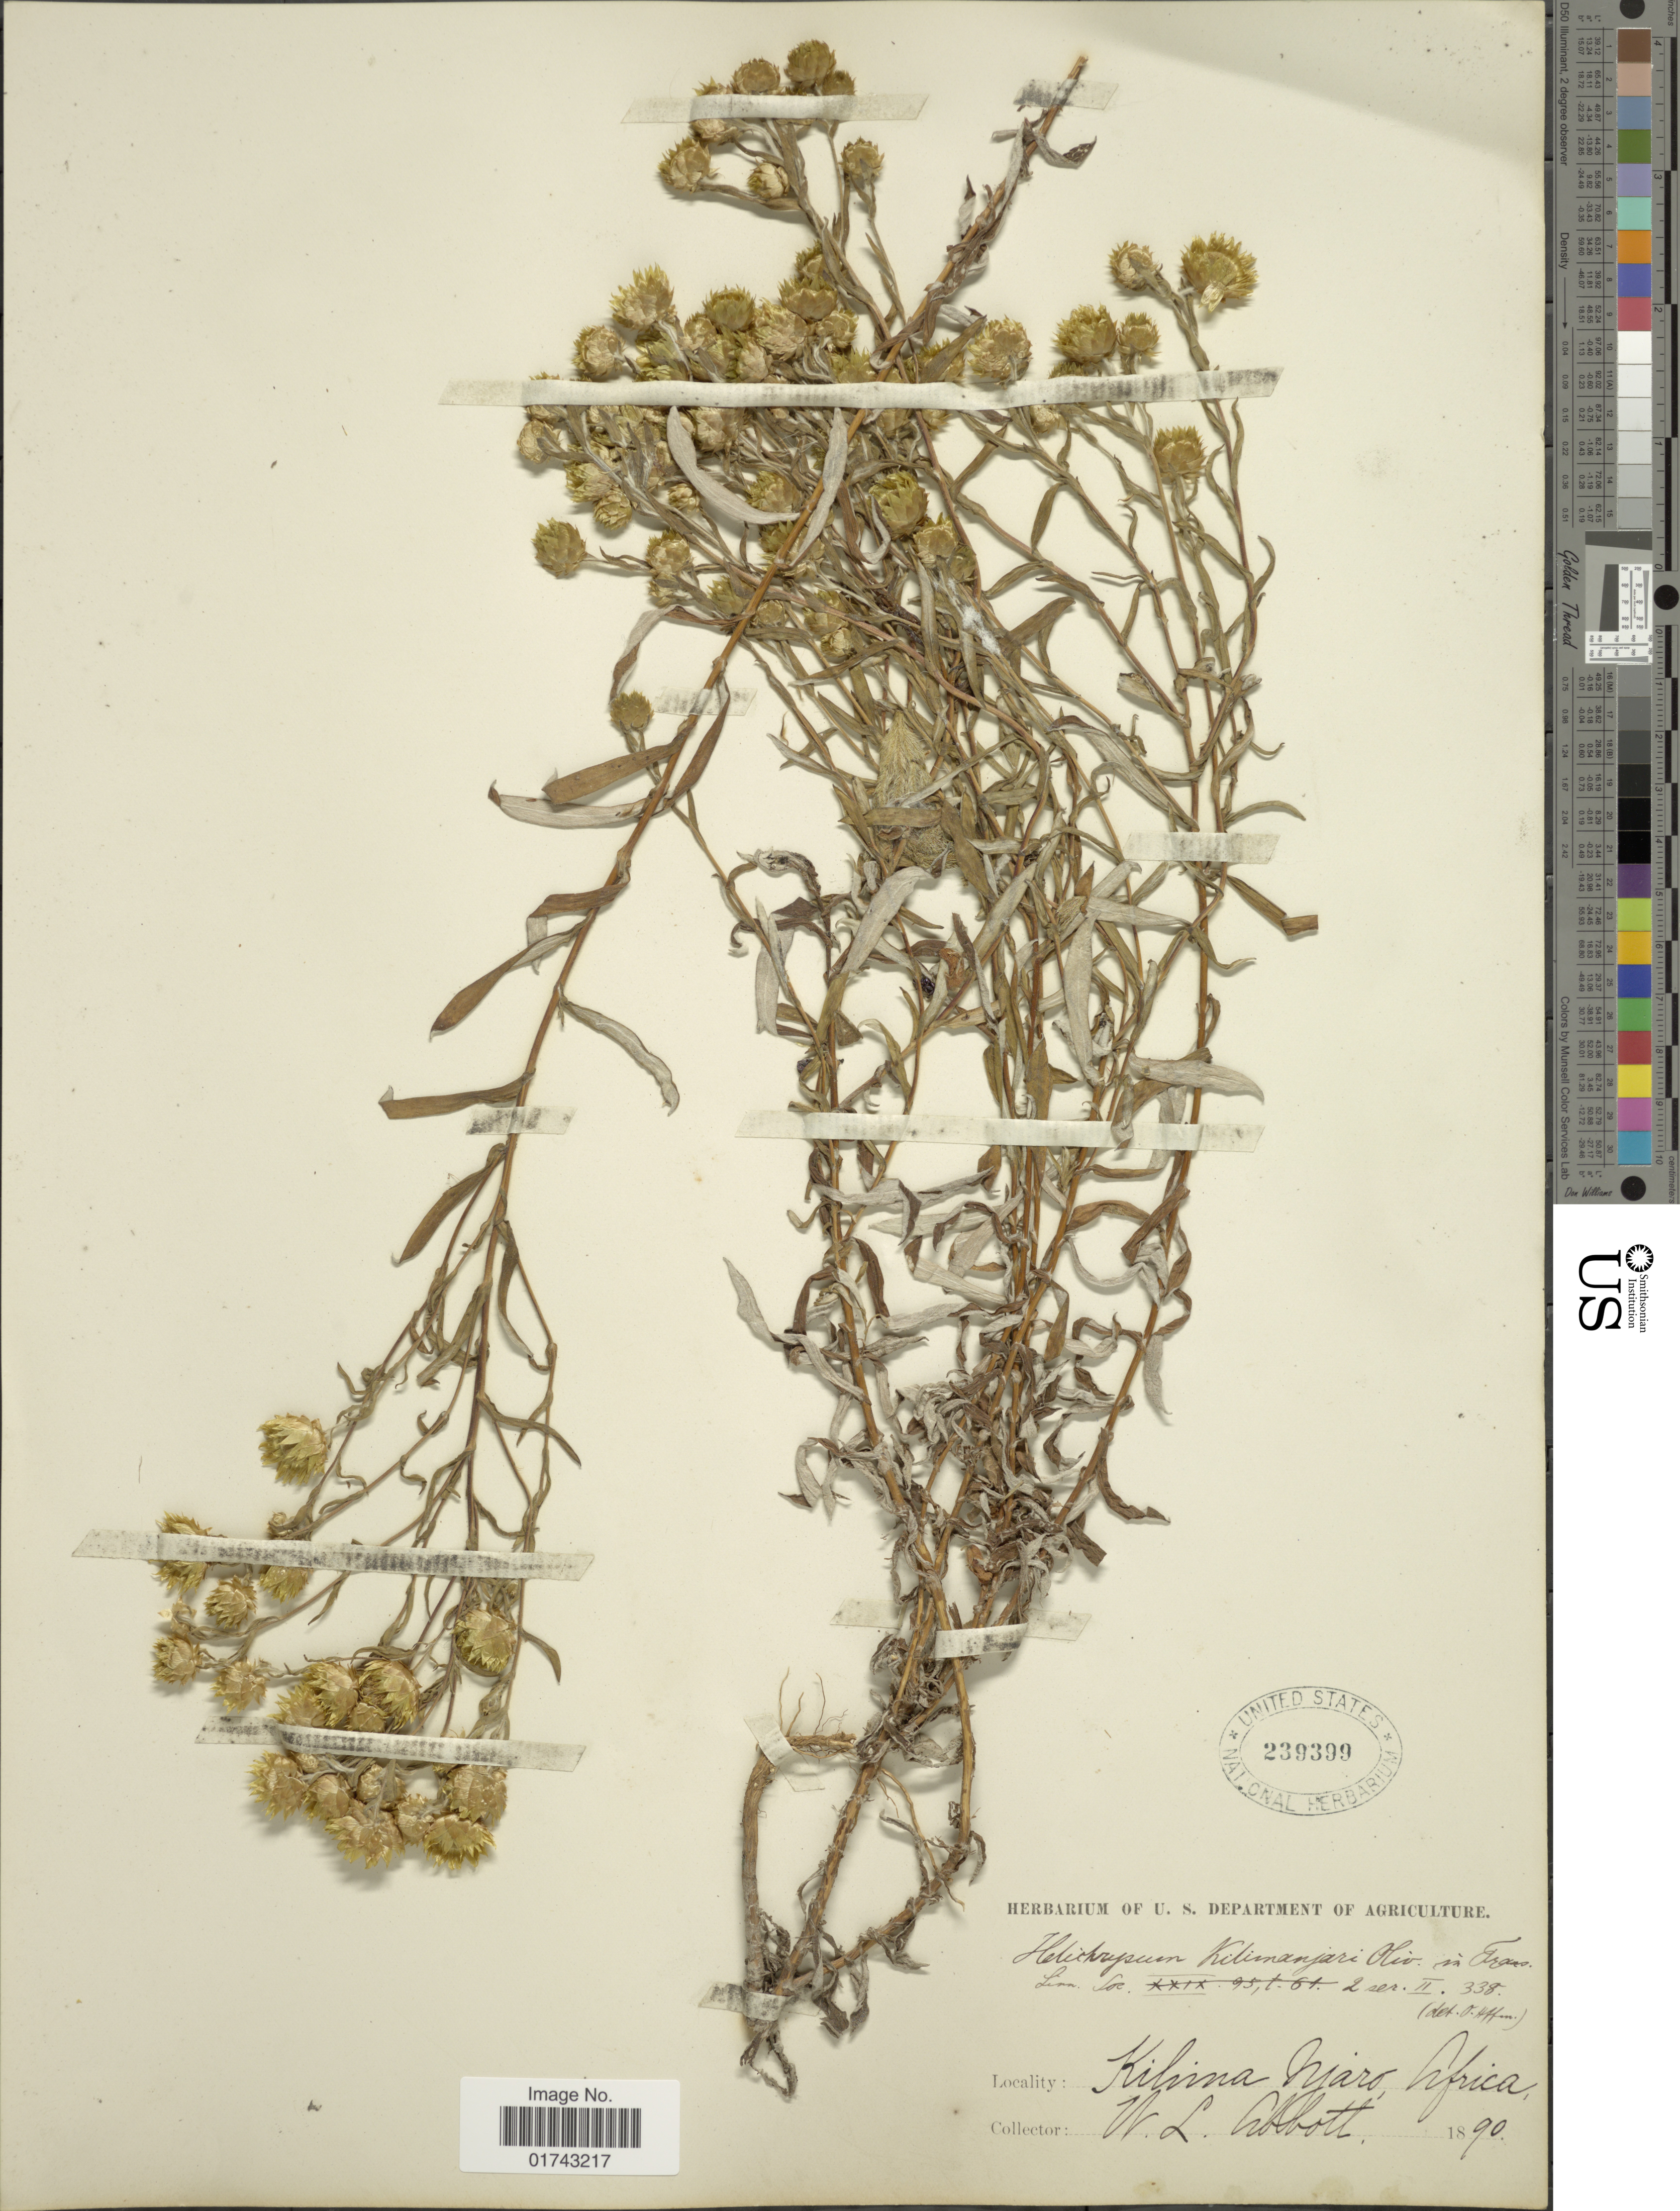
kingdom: Plantae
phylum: Tracheophyta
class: Magnoliopsida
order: Asterales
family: Asteraceae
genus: Helichrysum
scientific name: Helichrysum kilimanjari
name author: Oliv.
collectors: W. L. Abbott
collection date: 1890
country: Tanzania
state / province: Kilimanjaro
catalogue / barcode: US 239399